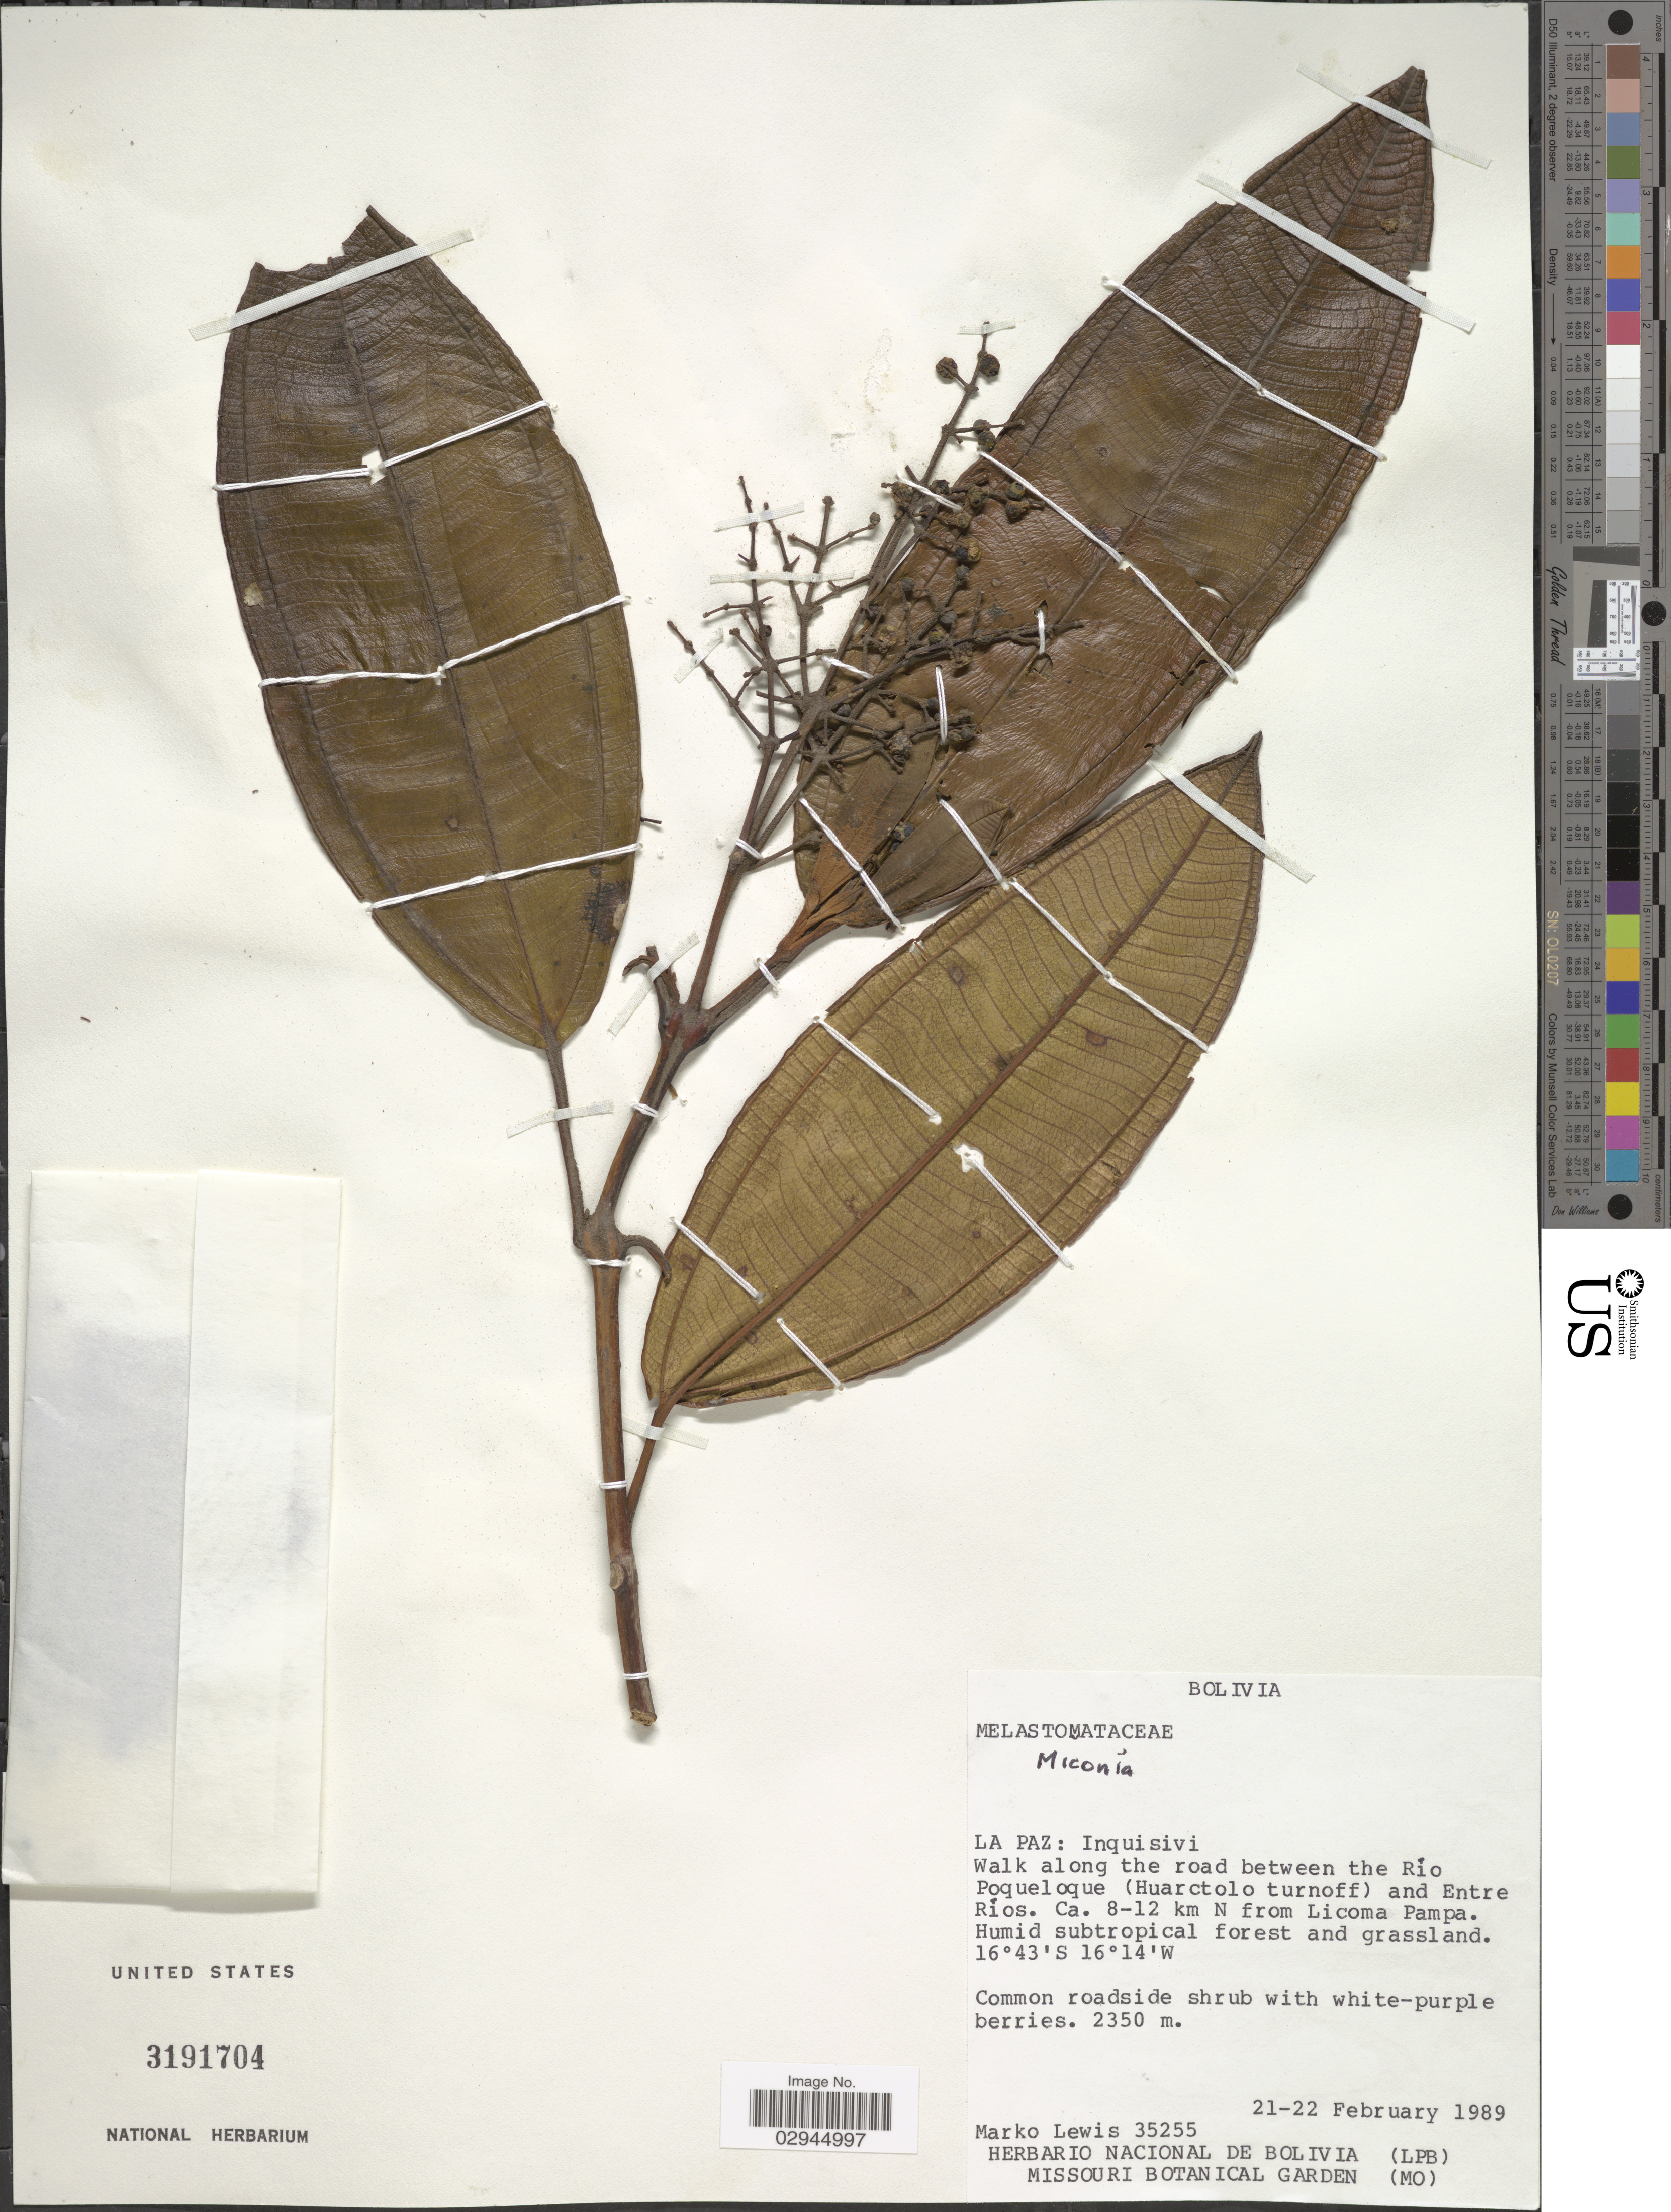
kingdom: Plantae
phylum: Tracheophyta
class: Magnoliopsida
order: Myrtales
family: Melastomataceae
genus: Miconia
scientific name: Miconia sp.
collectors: M. A. Lewis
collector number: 35255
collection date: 1989-02-21/1989-02-22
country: Bolivia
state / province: La Paz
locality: Inquisivi. Walk along the road between the Río Poqueloque (Huarctolo turnoff) and Entre Ríos. Ca 8-12 km N from Licoma Pampa.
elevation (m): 2350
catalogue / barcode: US 3191704